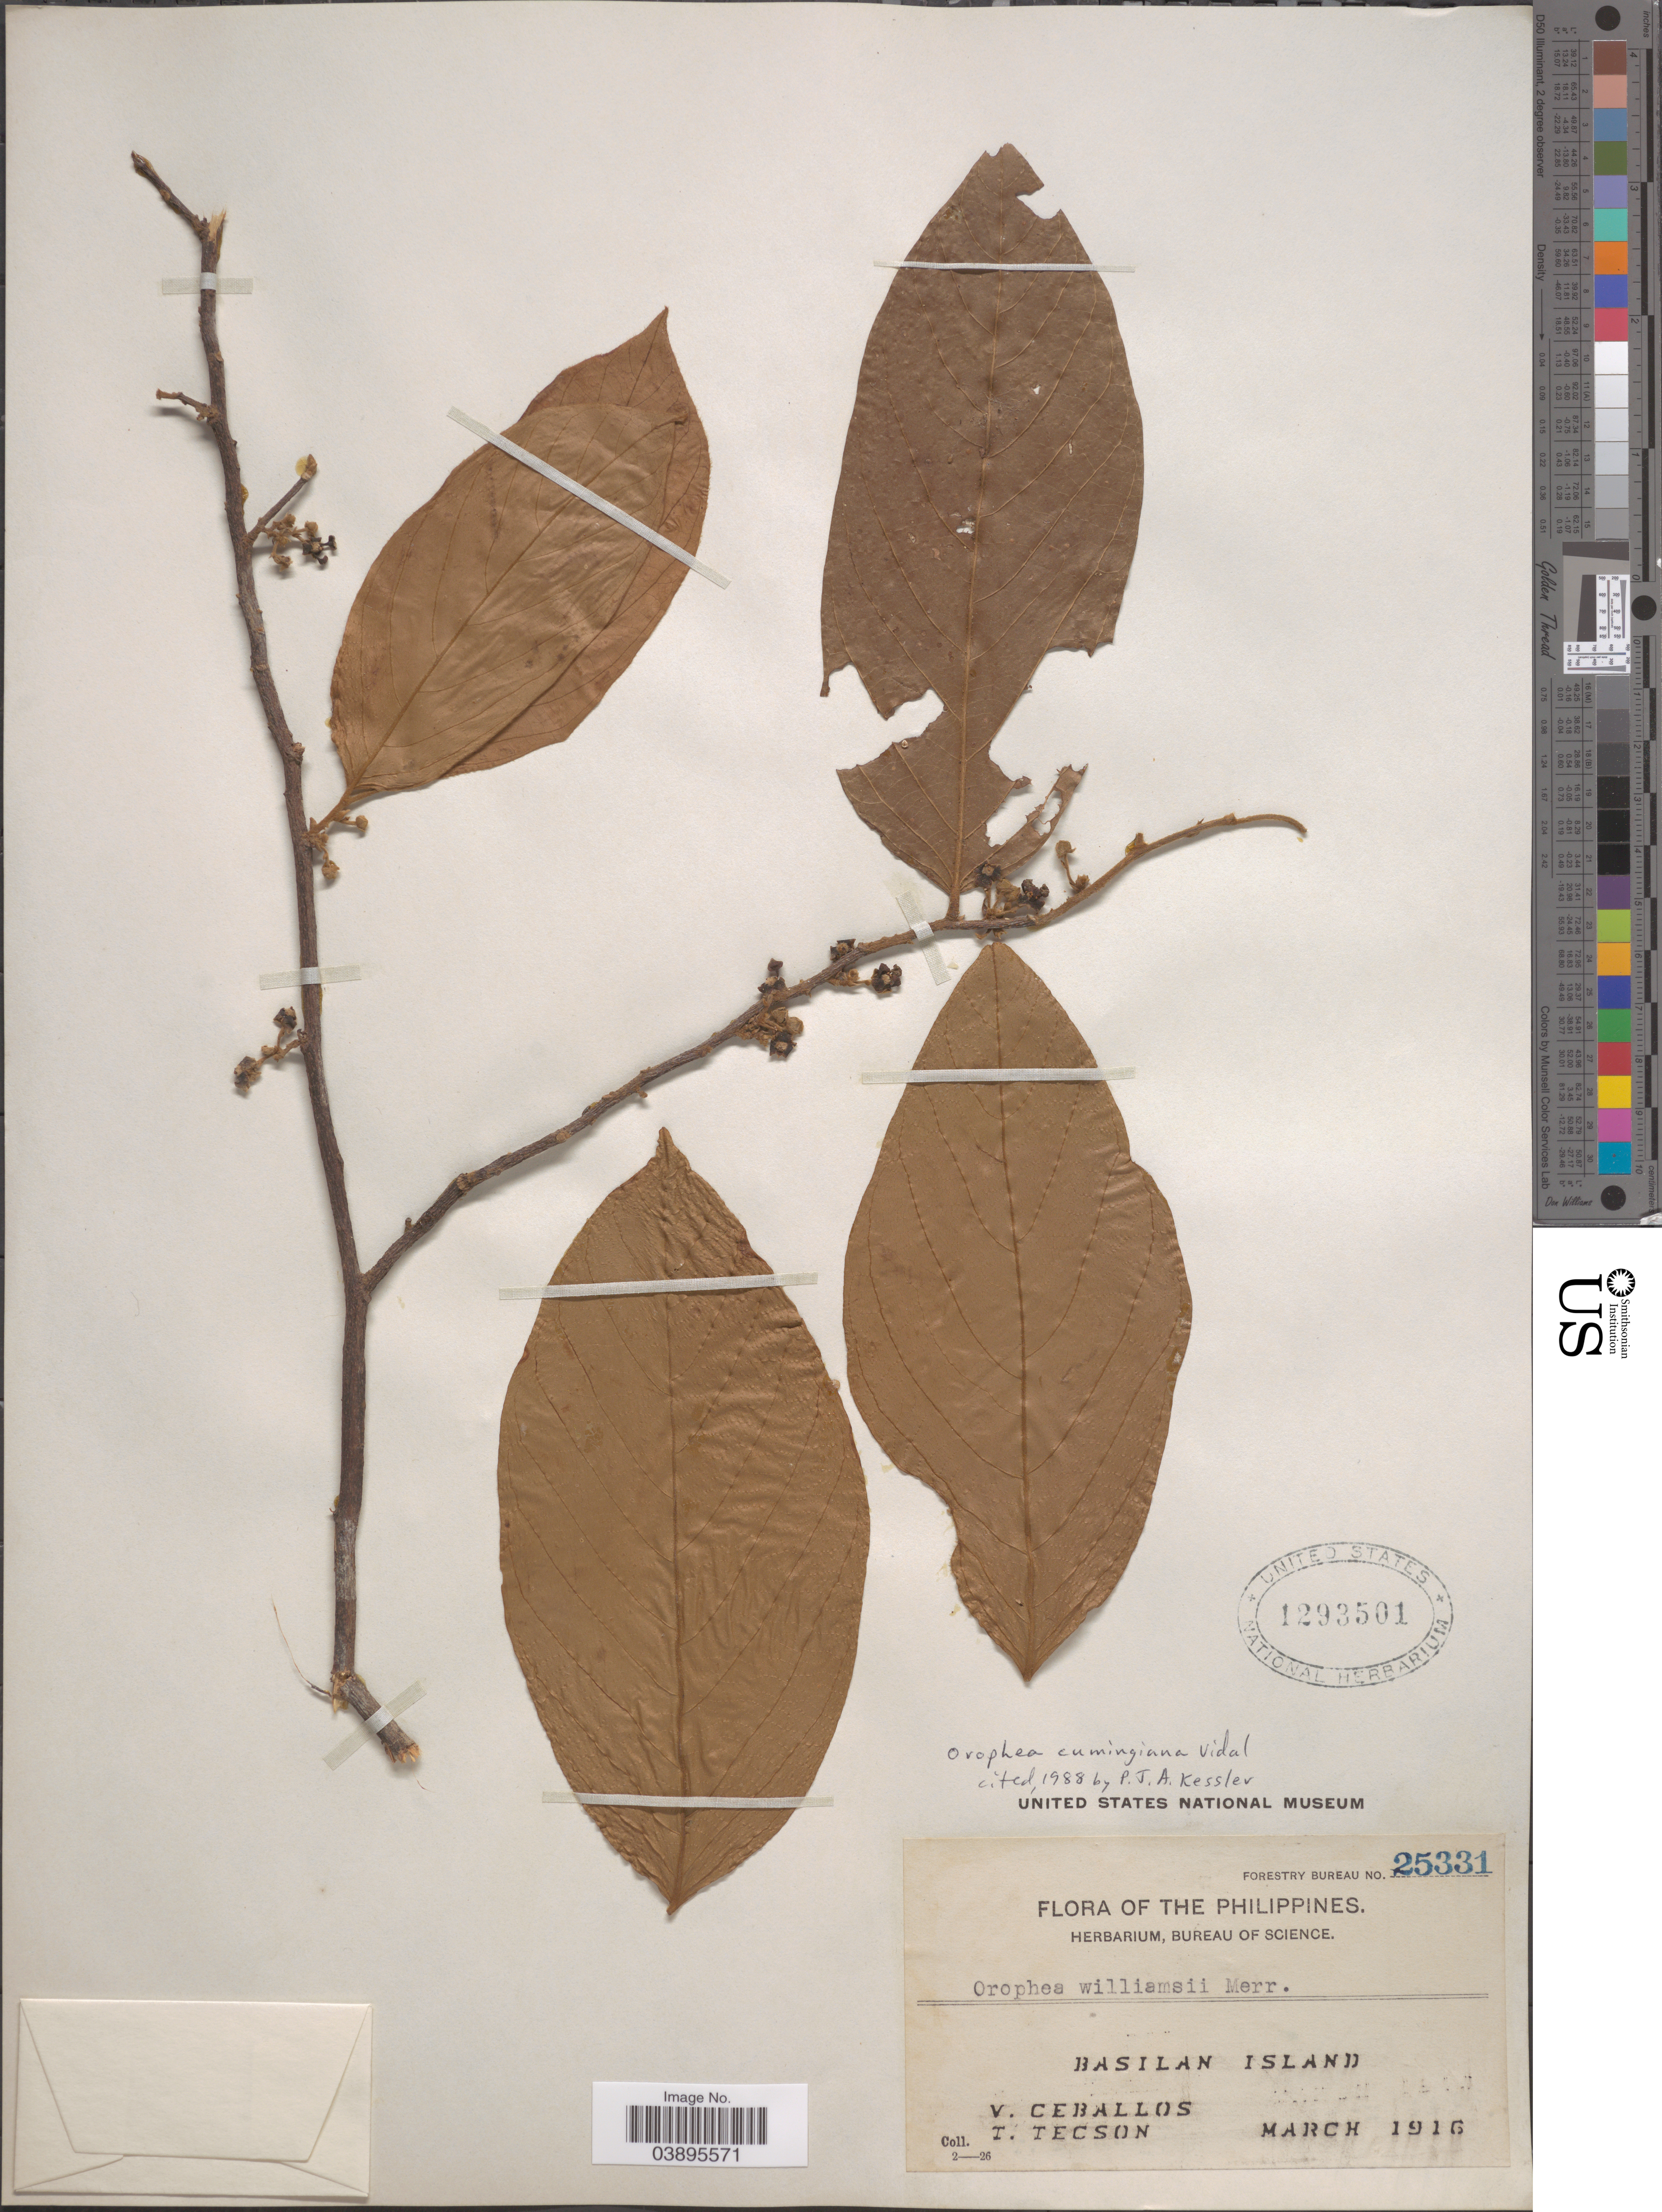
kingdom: Plantae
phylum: Tracheophyta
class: Magnoliopsida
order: Magnoliales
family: Annonaceae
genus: Orophea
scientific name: Orophea cumingiana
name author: S. Vidal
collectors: V. Ceballos & T. Tecson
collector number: Forestry Bureau 25331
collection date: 1916-03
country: Philippines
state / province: Muslim Mindanao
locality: Basilan Island.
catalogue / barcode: US 1293501